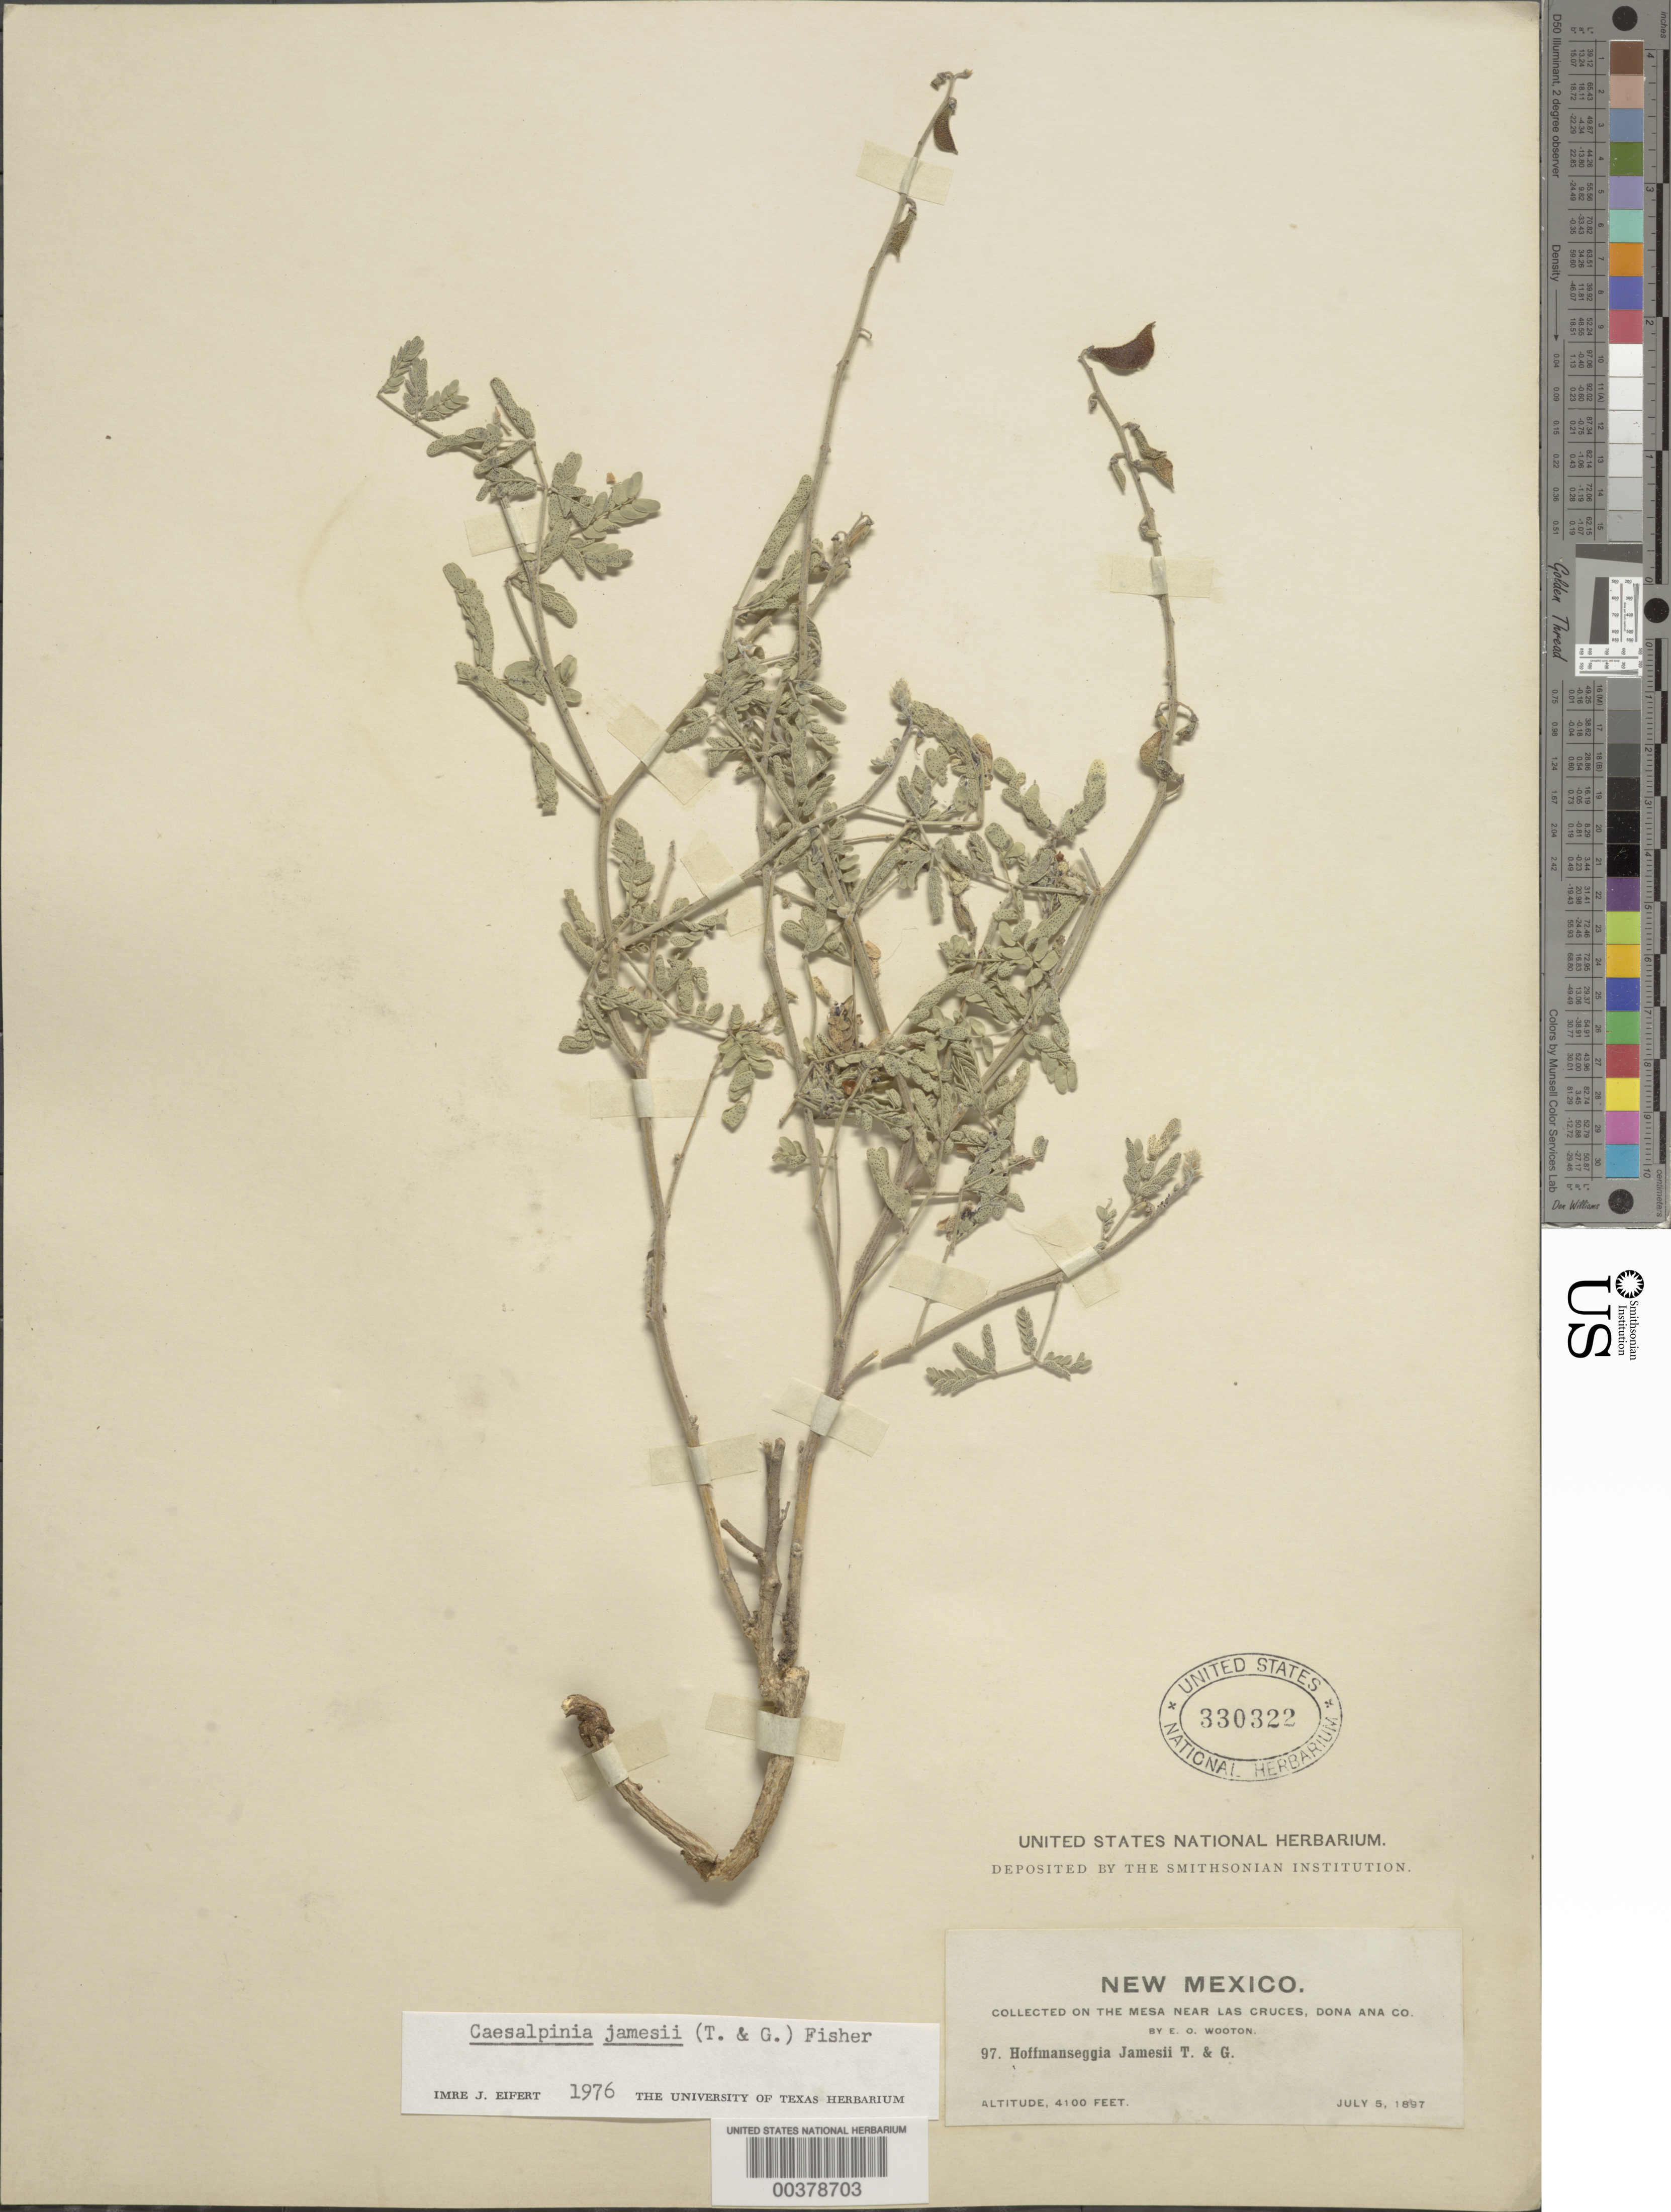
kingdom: Plantae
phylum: Tracheophyta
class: Magnoliopsida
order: Fabales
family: Fabaceae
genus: Pomaria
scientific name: Pomaria jamesii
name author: (Torr. & A. Gray) Walp.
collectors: E. O. Wooton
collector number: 97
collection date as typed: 05 Jul 1897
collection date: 1897-07-05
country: United States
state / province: New Mexico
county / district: Dona Ana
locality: On the mesa near las cruces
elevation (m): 1250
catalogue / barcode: US 330322